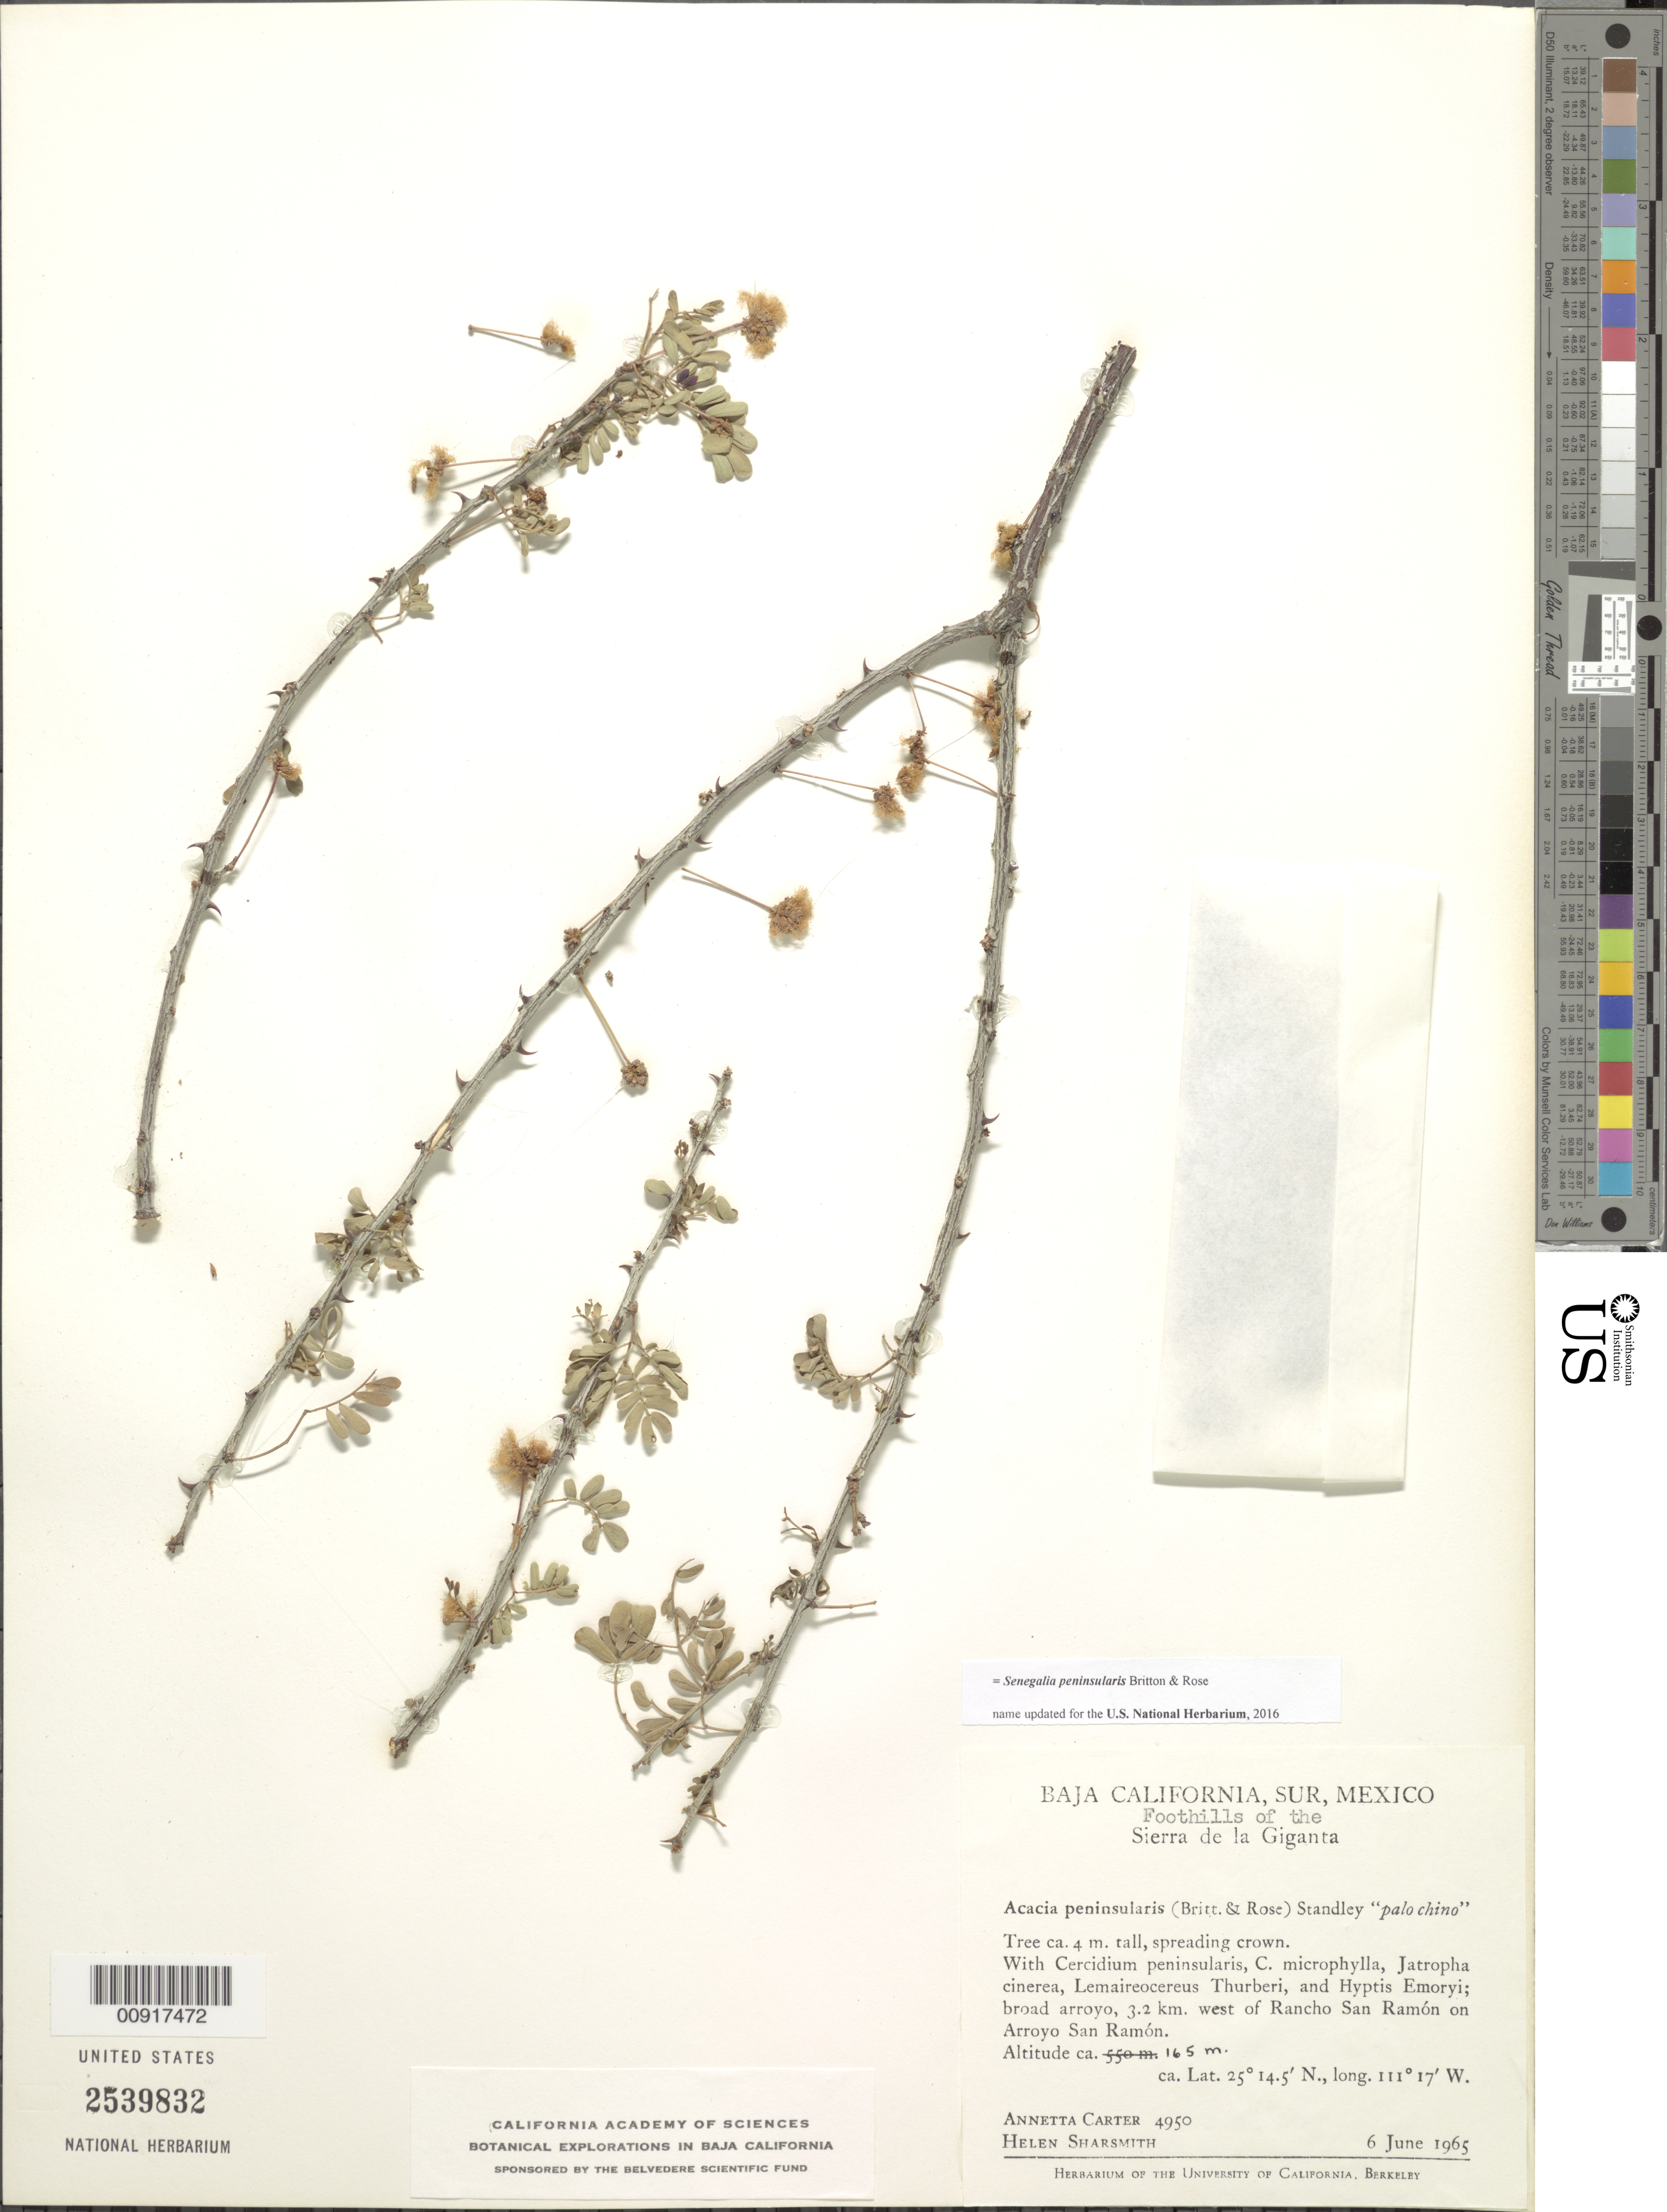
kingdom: Plantae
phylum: Tracheophyta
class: Magnoliopsida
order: Fabales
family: Fabaceae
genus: Senegalia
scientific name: Senegalia peninsularis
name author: Britton & Rose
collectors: A. Carter & H. Sharsmith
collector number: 4950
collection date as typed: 06 Jun 1965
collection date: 1965-06-06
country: Mexico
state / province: Baja California Sur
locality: Broad arroyo, 3.2 km. west of Rancho San Ramón on Arroyo San Ramón. Foothills of Sierra de la Giganta, Baja California Sur.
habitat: With Cercidium peninsularis, C. microphylla, Jatropha cinerea, Lemaireocereus thurberi, and Hyptis emoryi.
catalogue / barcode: US 2539832